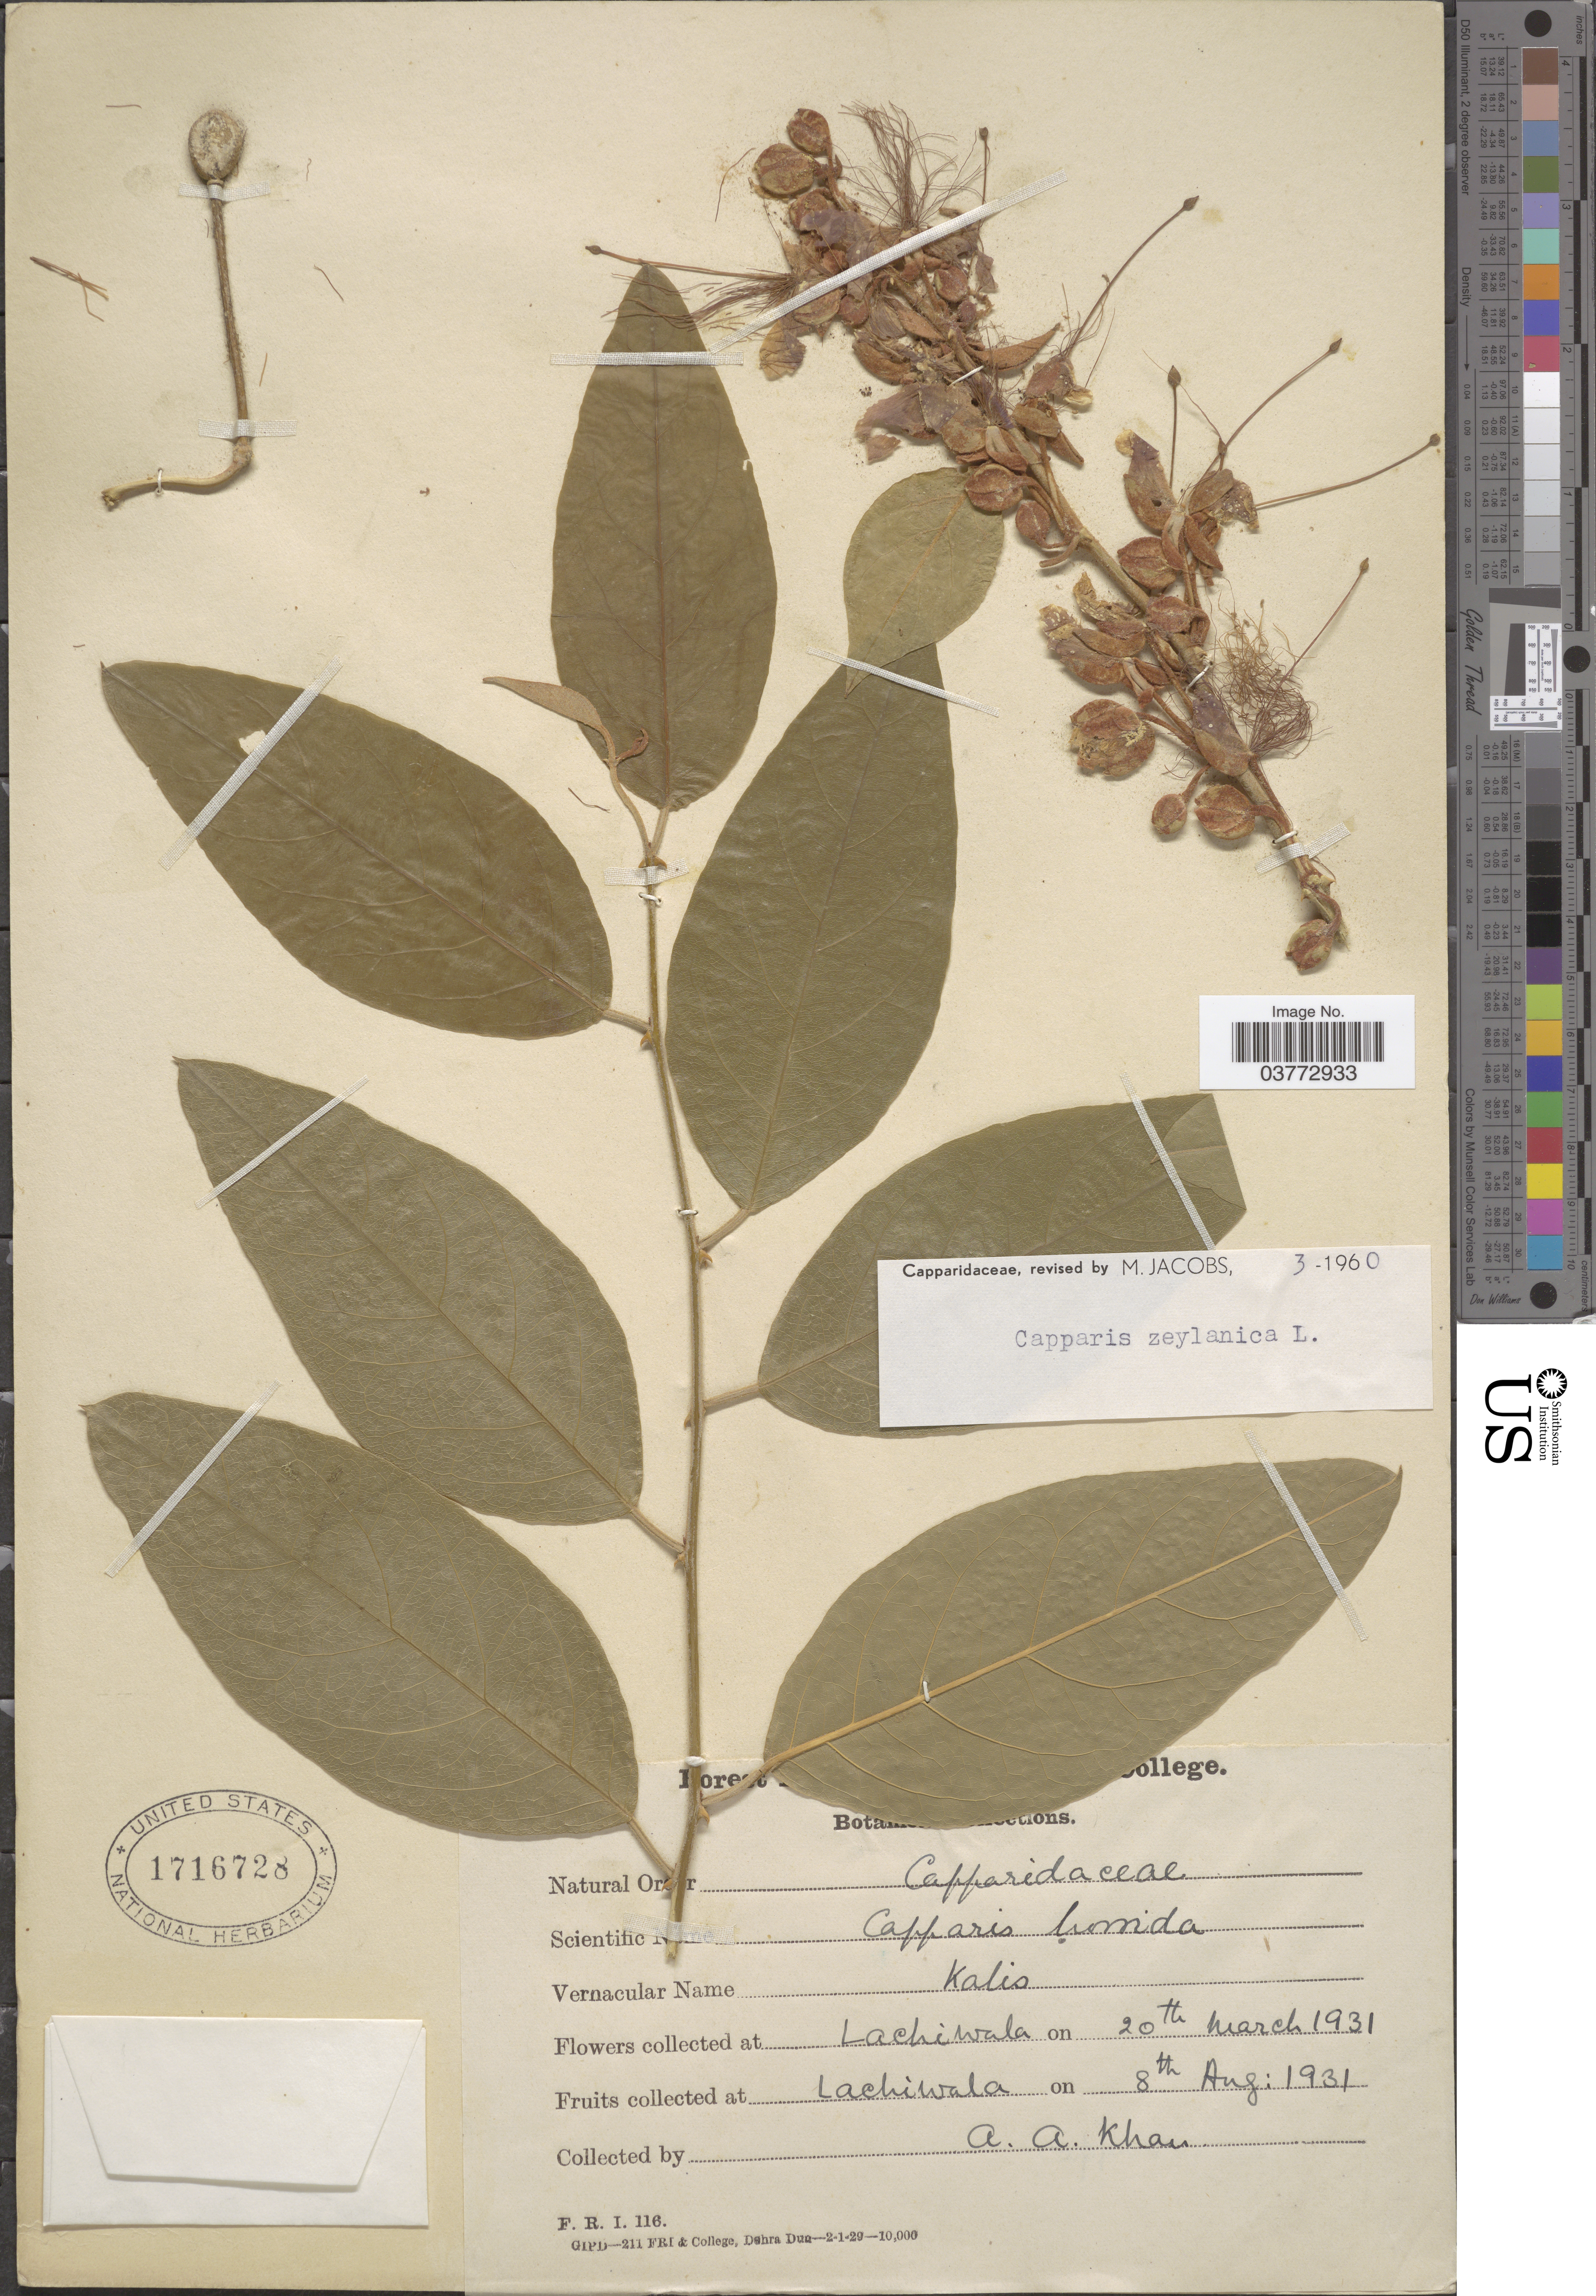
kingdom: Plantae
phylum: Tracheophyta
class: Magnoliopsida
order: Brassicales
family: Capparaceae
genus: Capparis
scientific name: Capparis zeylanica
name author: L.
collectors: A. Khan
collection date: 1931-03-20/1931-08-08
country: India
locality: Lachiwala.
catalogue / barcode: US 1716728